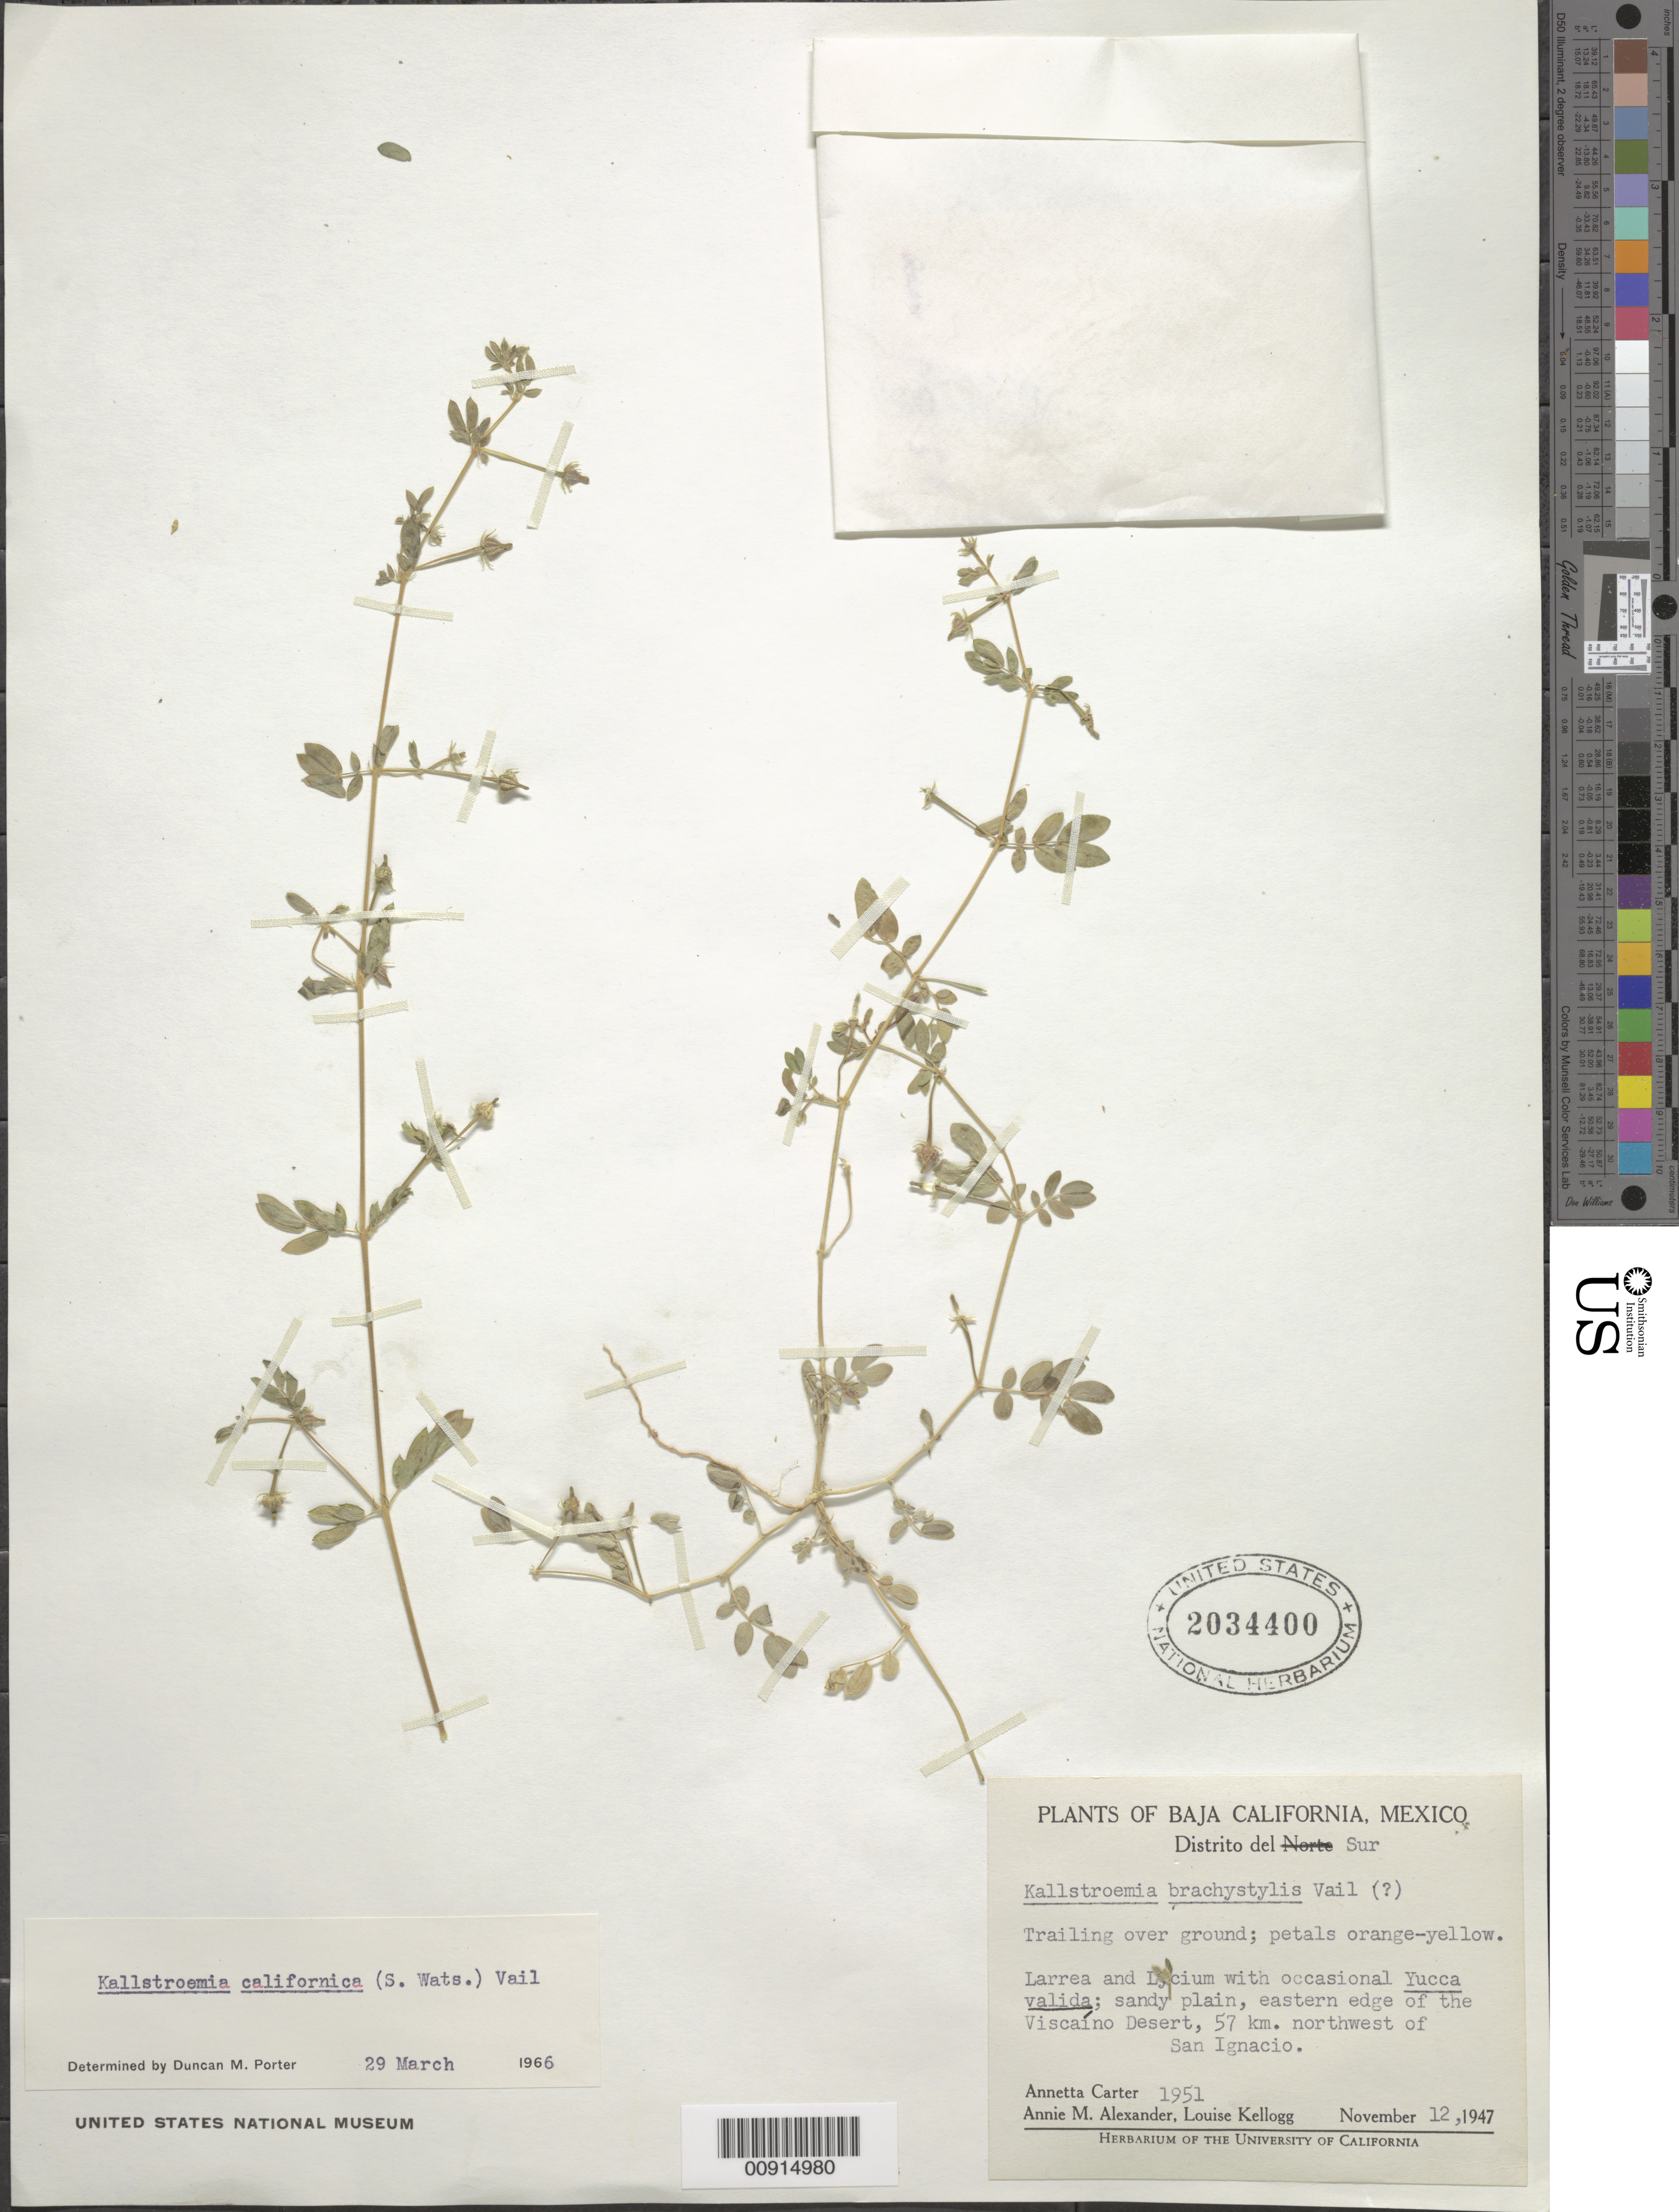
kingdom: Plantae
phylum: Tracheophyta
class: Magnoliopsida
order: Zygophyllales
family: Zygophyllaceae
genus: Kallstroemia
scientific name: Kallstroemia californica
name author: (S. Watson) Vail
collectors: A. Carter, A. M. Alexander & L. Kellogg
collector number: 1951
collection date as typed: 12 Nov 1947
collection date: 1947-11-12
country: Mexico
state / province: Baja California Sur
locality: Eastern edge of the Viscaíno Desert, 57 km. northwest of San Ignacio. Baja California, Distrito del Sur.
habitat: Trailing over ground. Larrea and Lycium with occasional Yucca valida; sandy plain eastern edge of the Viscaíno Desert.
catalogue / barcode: US 2034400